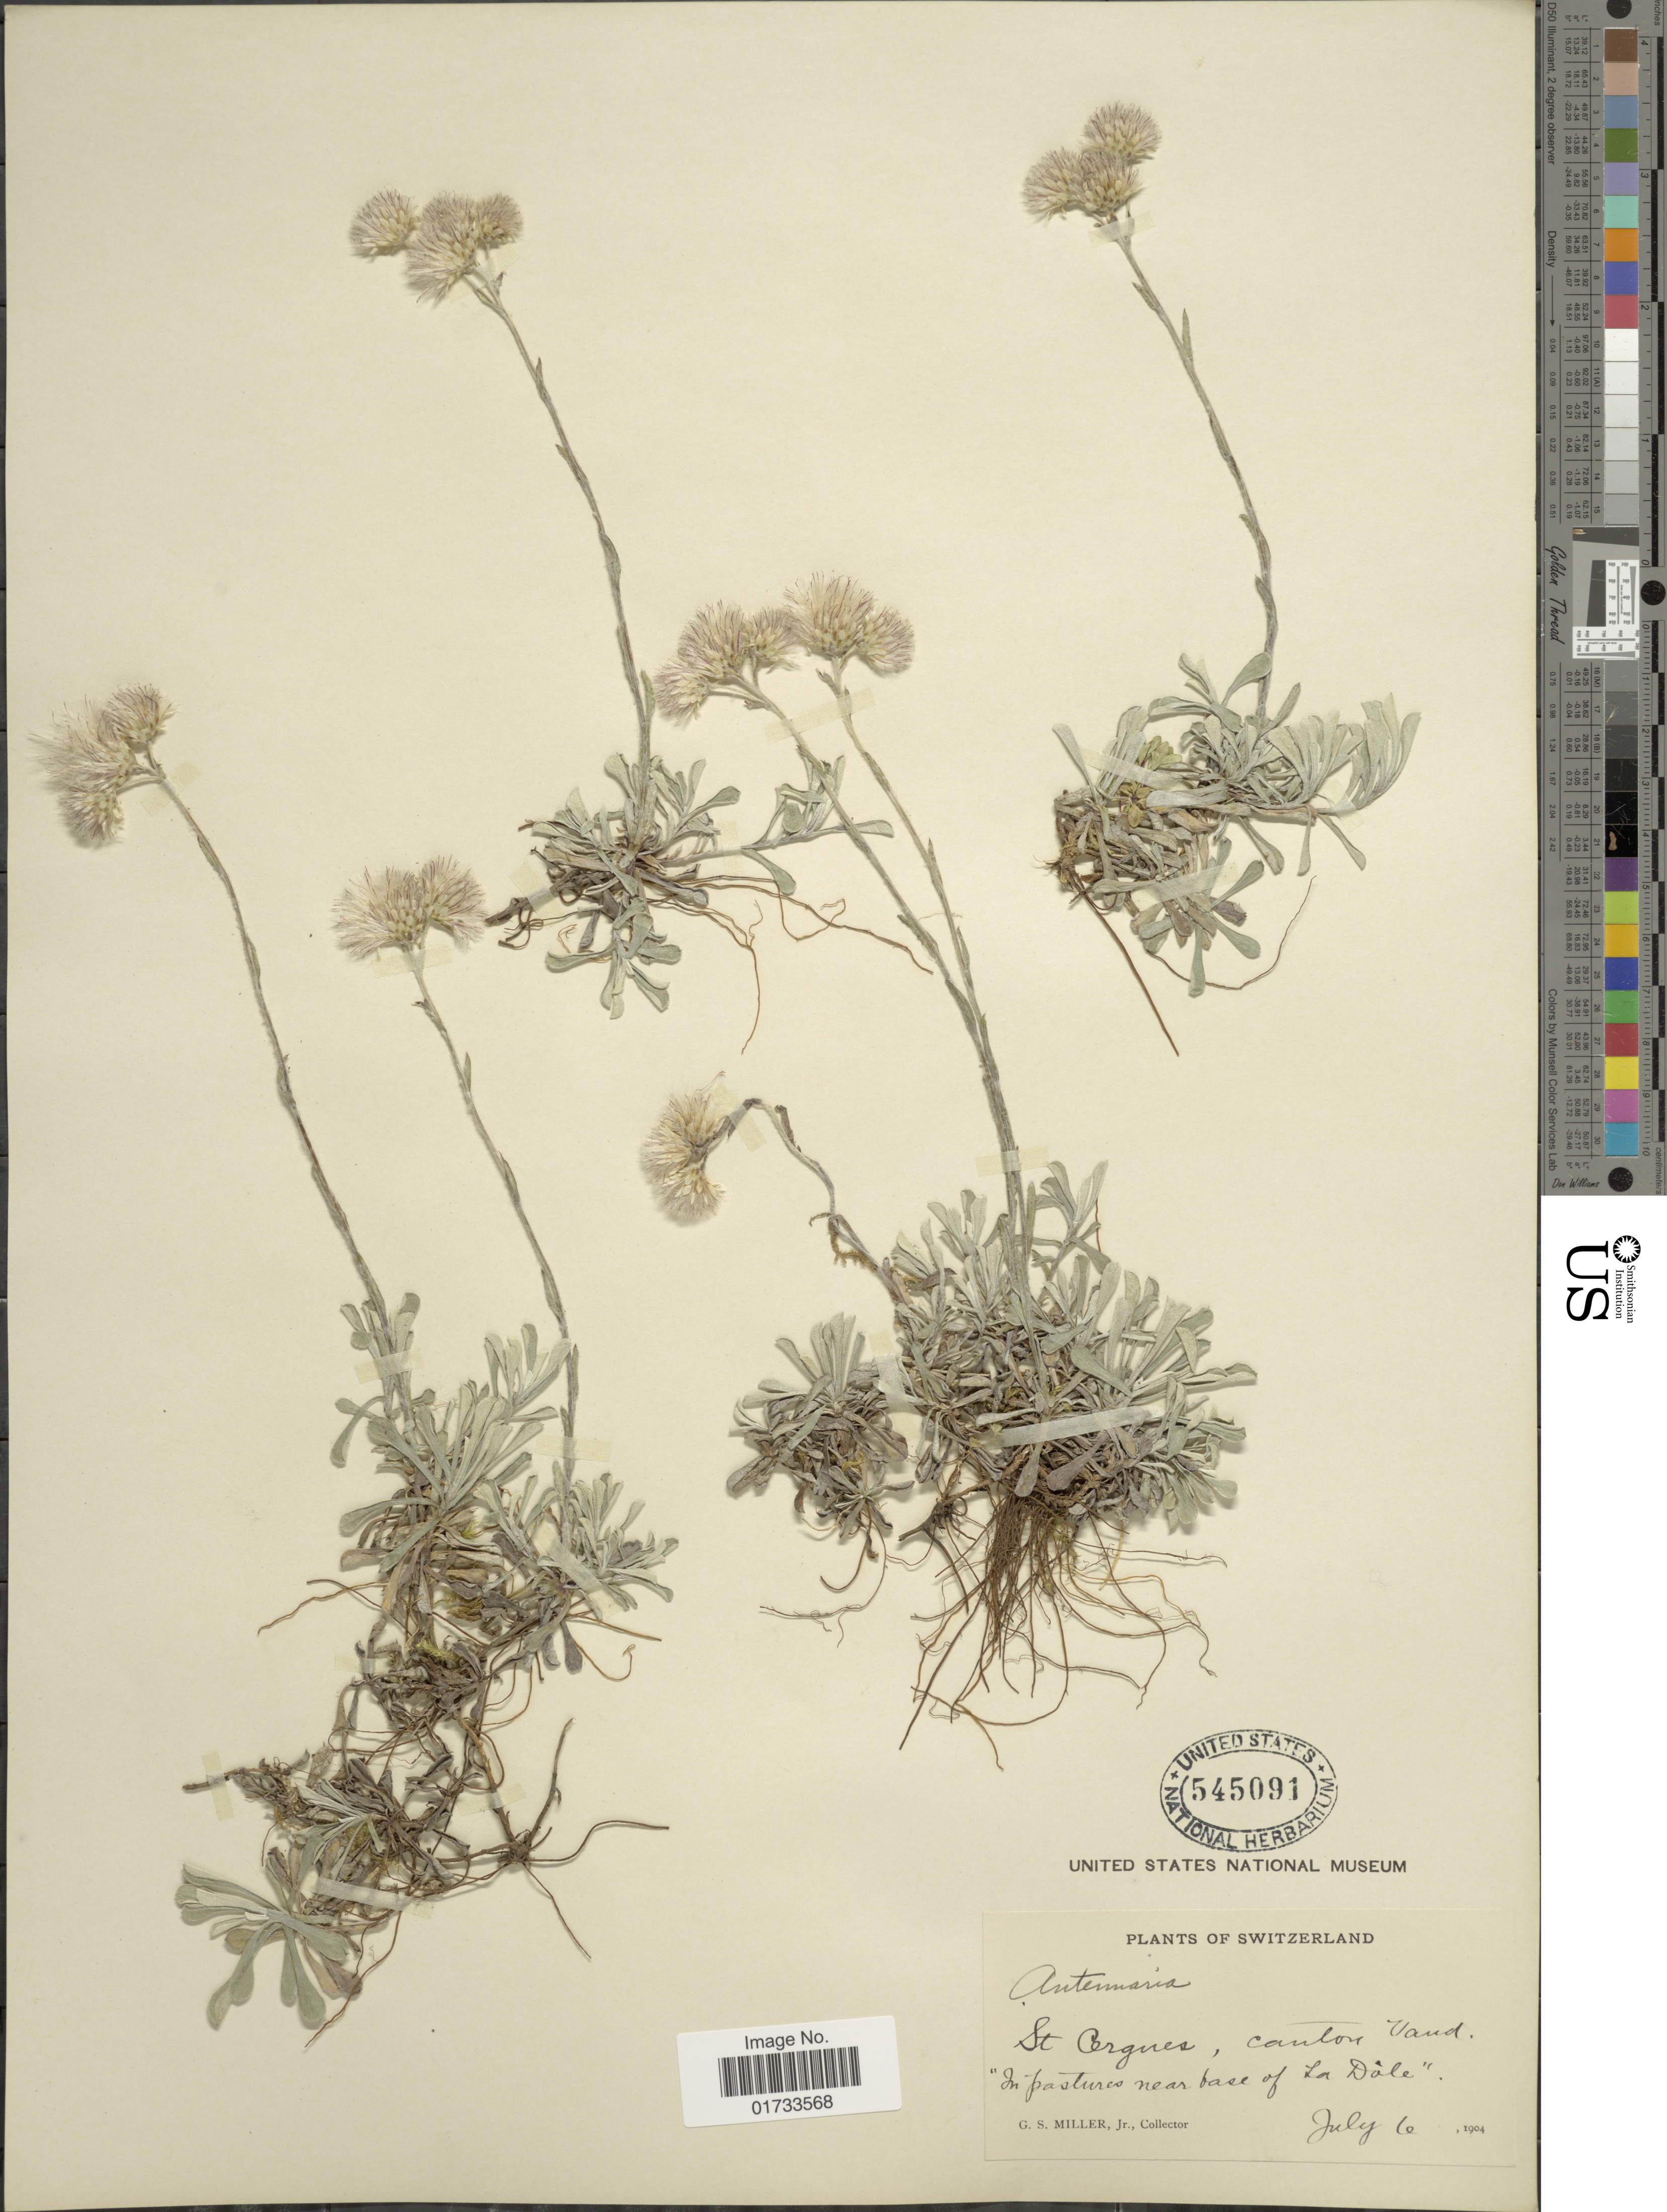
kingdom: Plantae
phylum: Tracheophyta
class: Magnoliopsida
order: Asterales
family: Asteraceae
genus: Antennaria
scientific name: Antennaria dioica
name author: (L.) Gaertn.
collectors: G. S. Miller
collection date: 1904-07-06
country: Switzerland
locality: St. Cergues, Canton land, "in pastures near base of La Döle"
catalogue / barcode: US 545091